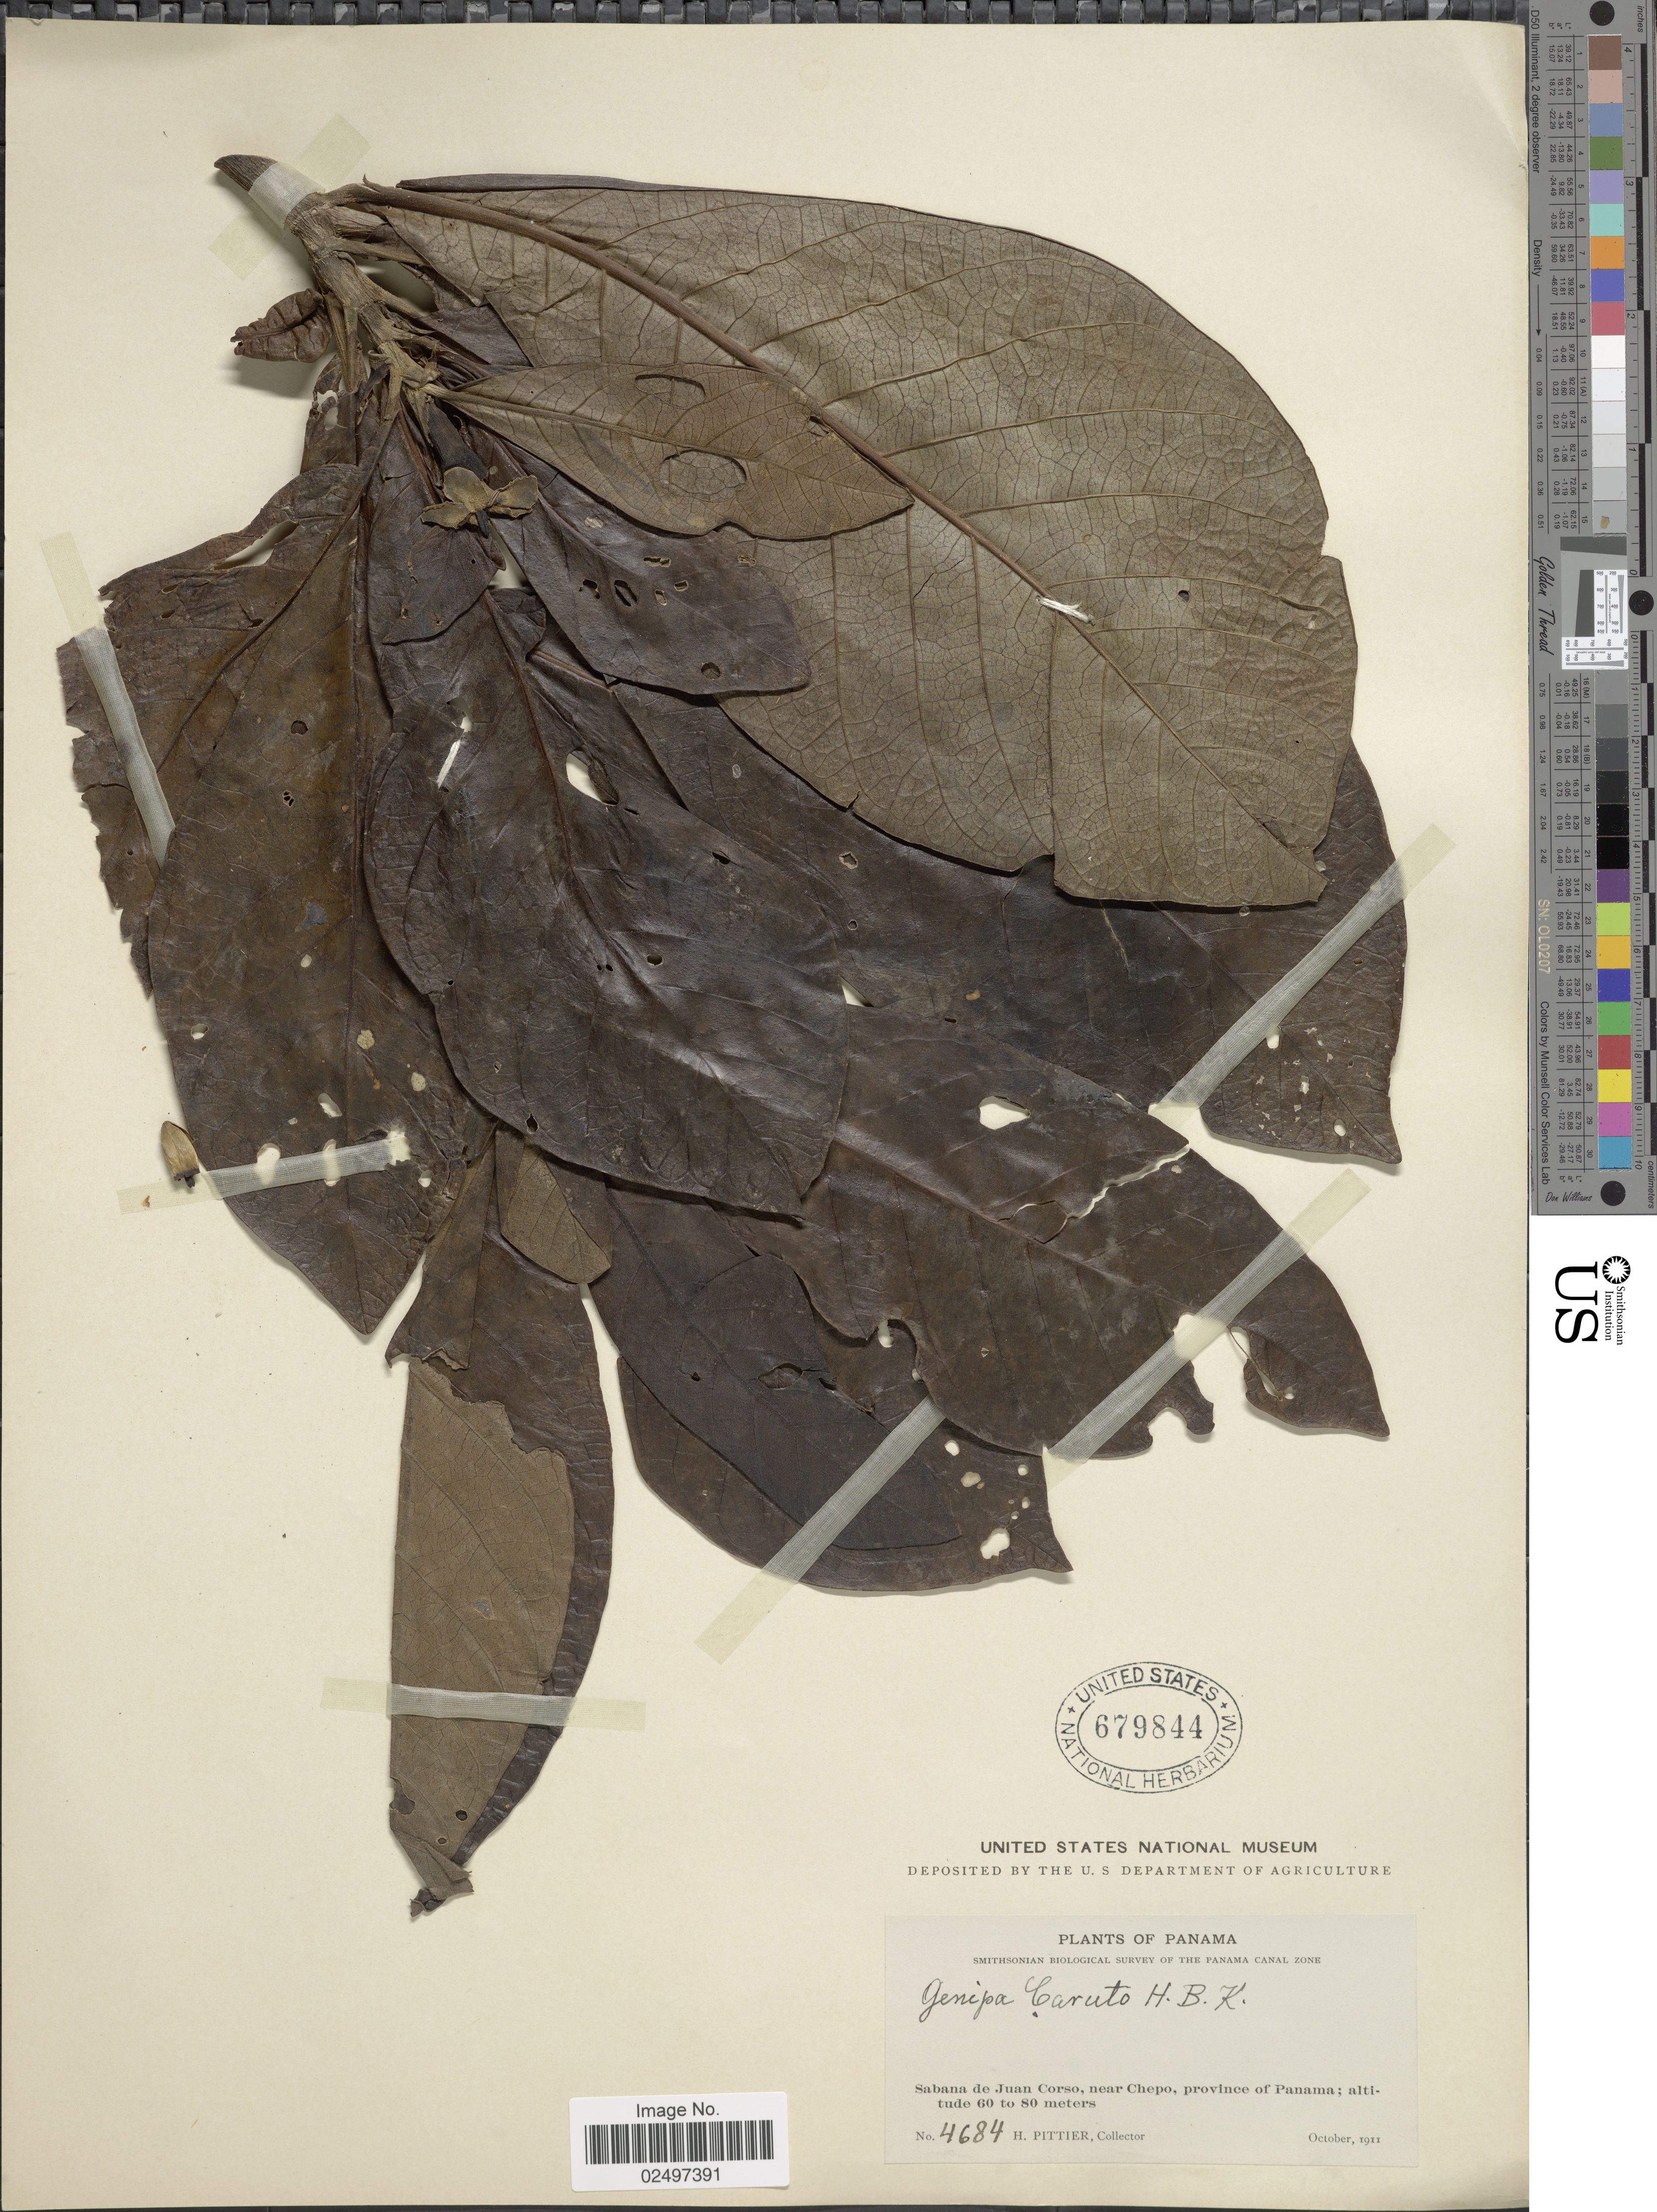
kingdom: Plantae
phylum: Tracheophyta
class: Magnoliopsida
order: Gentianales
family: Rubiaceae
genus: Genipa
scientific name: Genipa americana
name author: L.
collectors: H. F. Pittier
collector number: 4684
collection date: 1911-10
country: Panama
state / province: Panamá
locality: Sabana de Juan Corso, near Chepo, province of Panama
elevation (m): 60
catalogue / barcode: US 679844